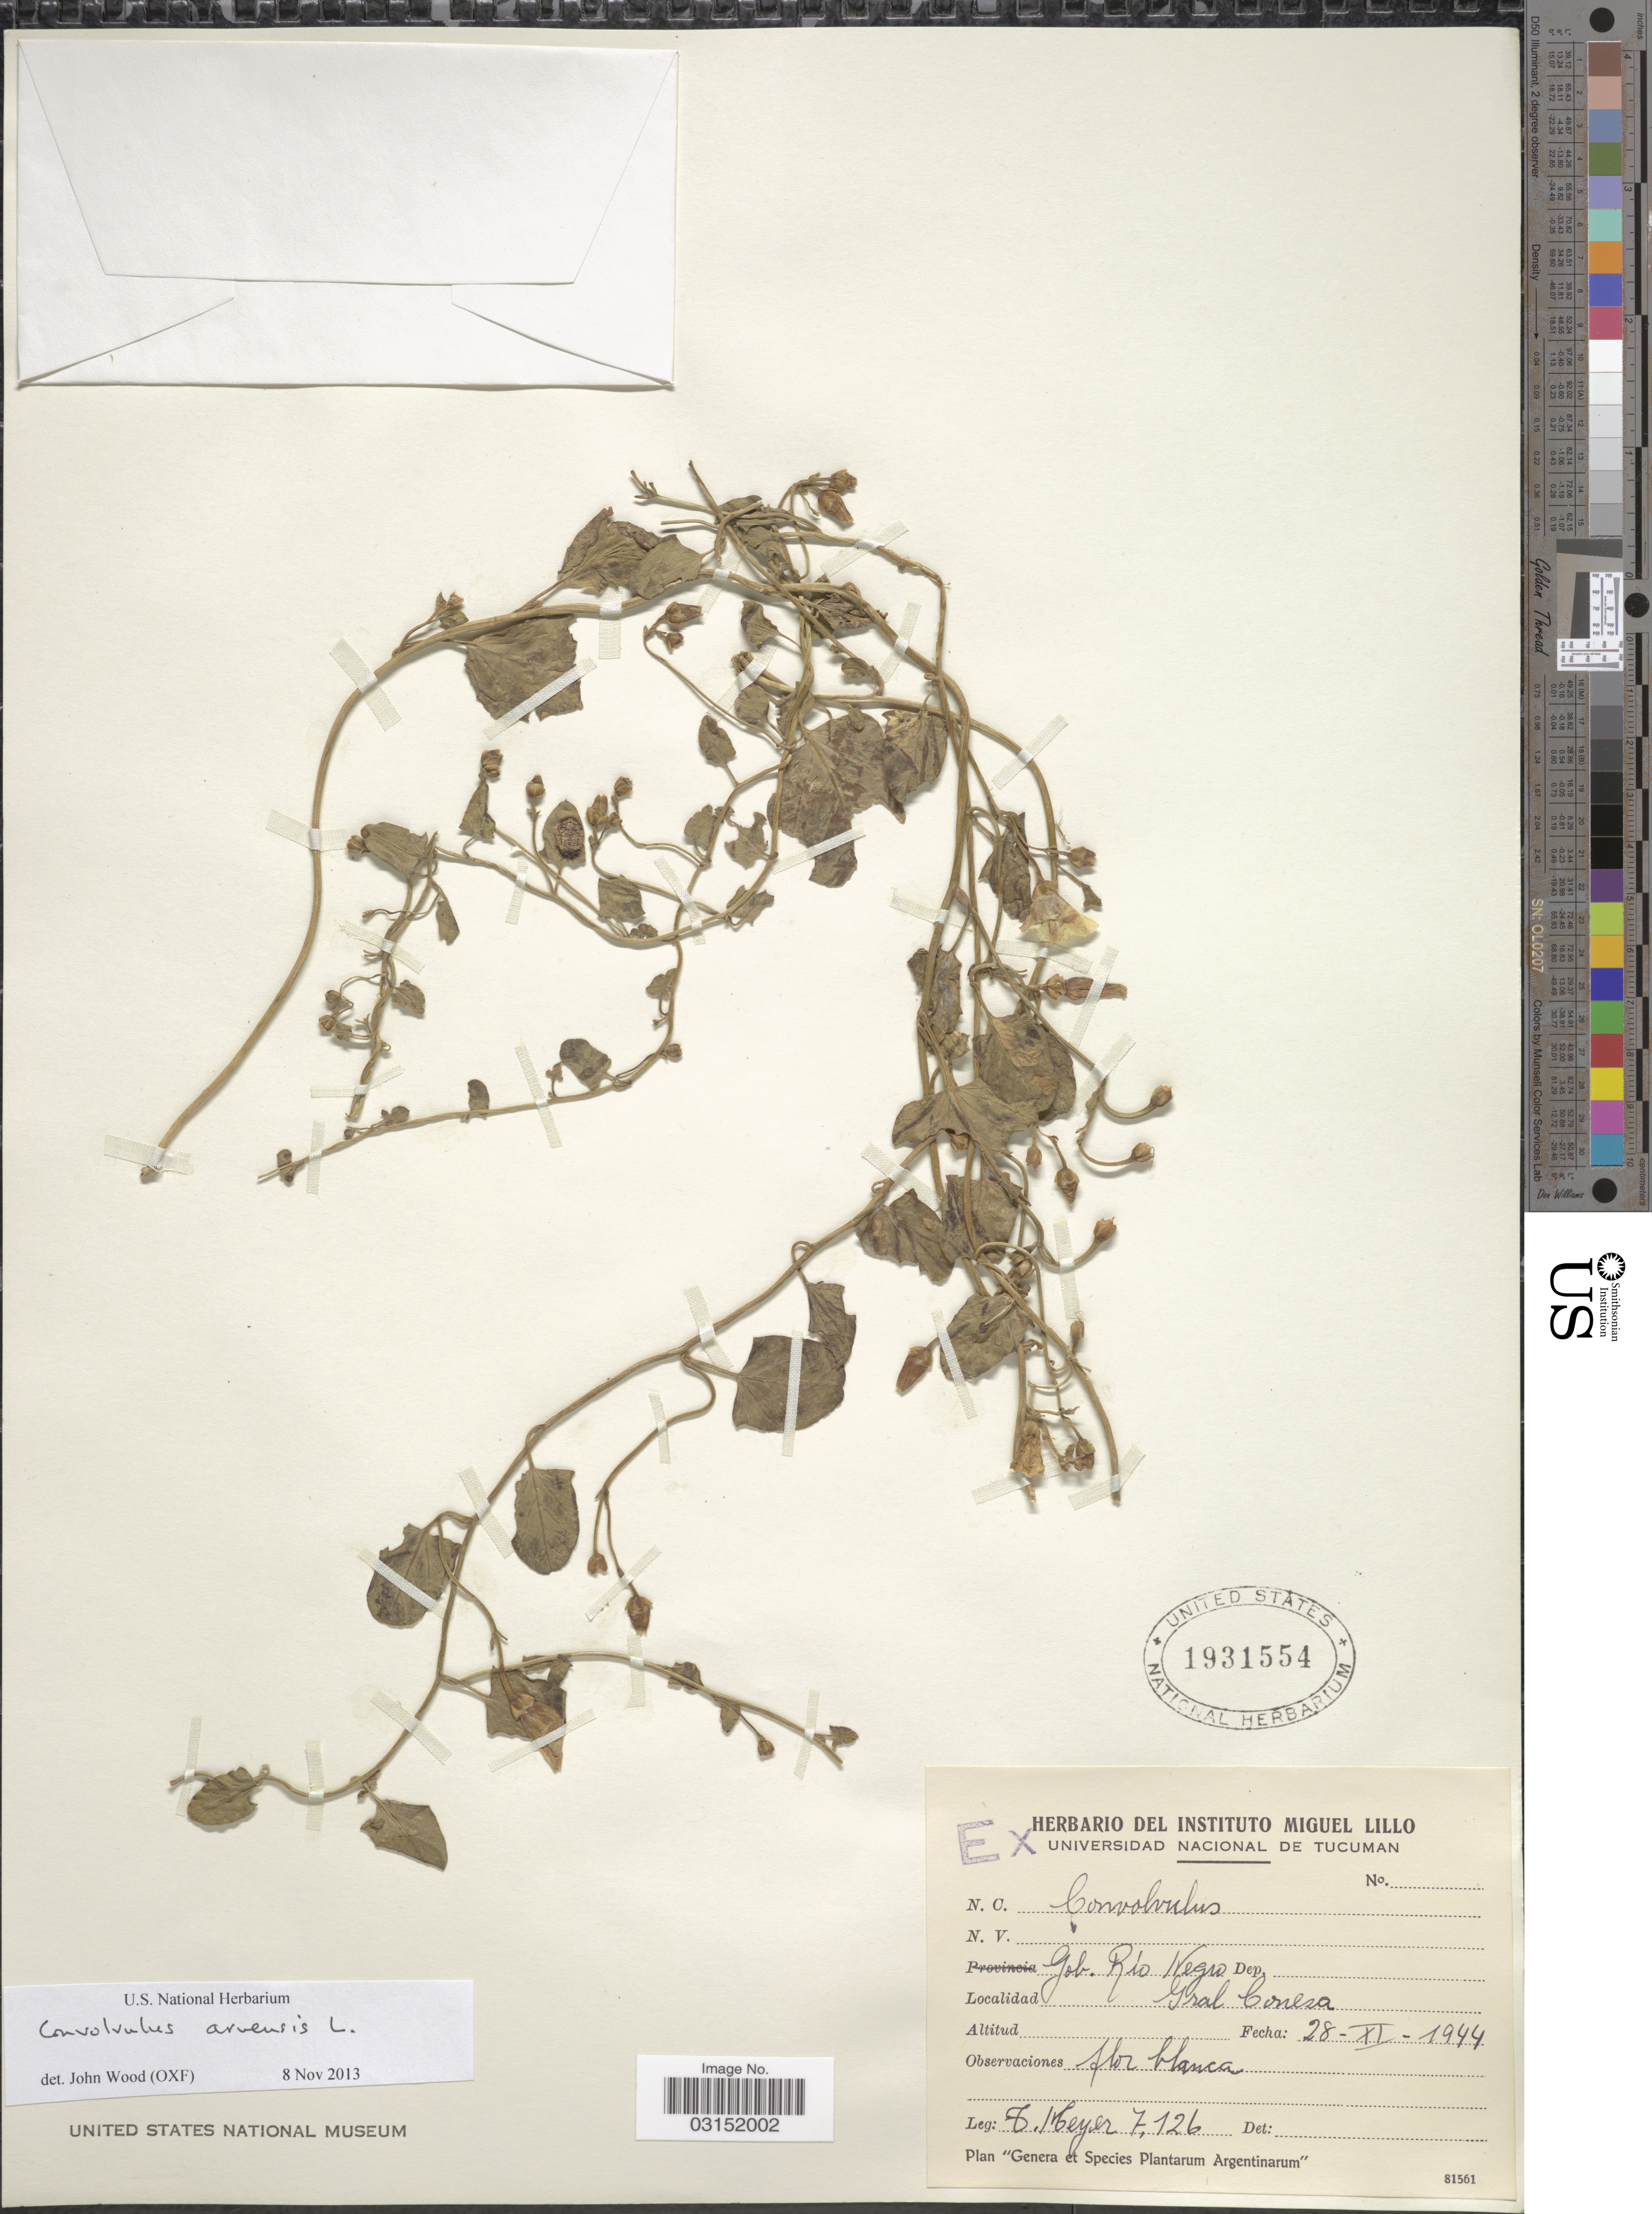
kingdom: Plantae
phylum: Tracheophyta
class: Magnoliopsida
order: Solanales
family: Convolvulaceae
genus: Convolvulus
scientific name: Convolvulus arvensis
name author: L.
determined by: Wood, John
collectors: T. Meyer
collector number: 7126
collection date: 1944-11-28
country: Argentina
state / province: Rio Negro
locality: Gob. Río Negro, Gral Conesa.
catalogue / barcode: US 1931554